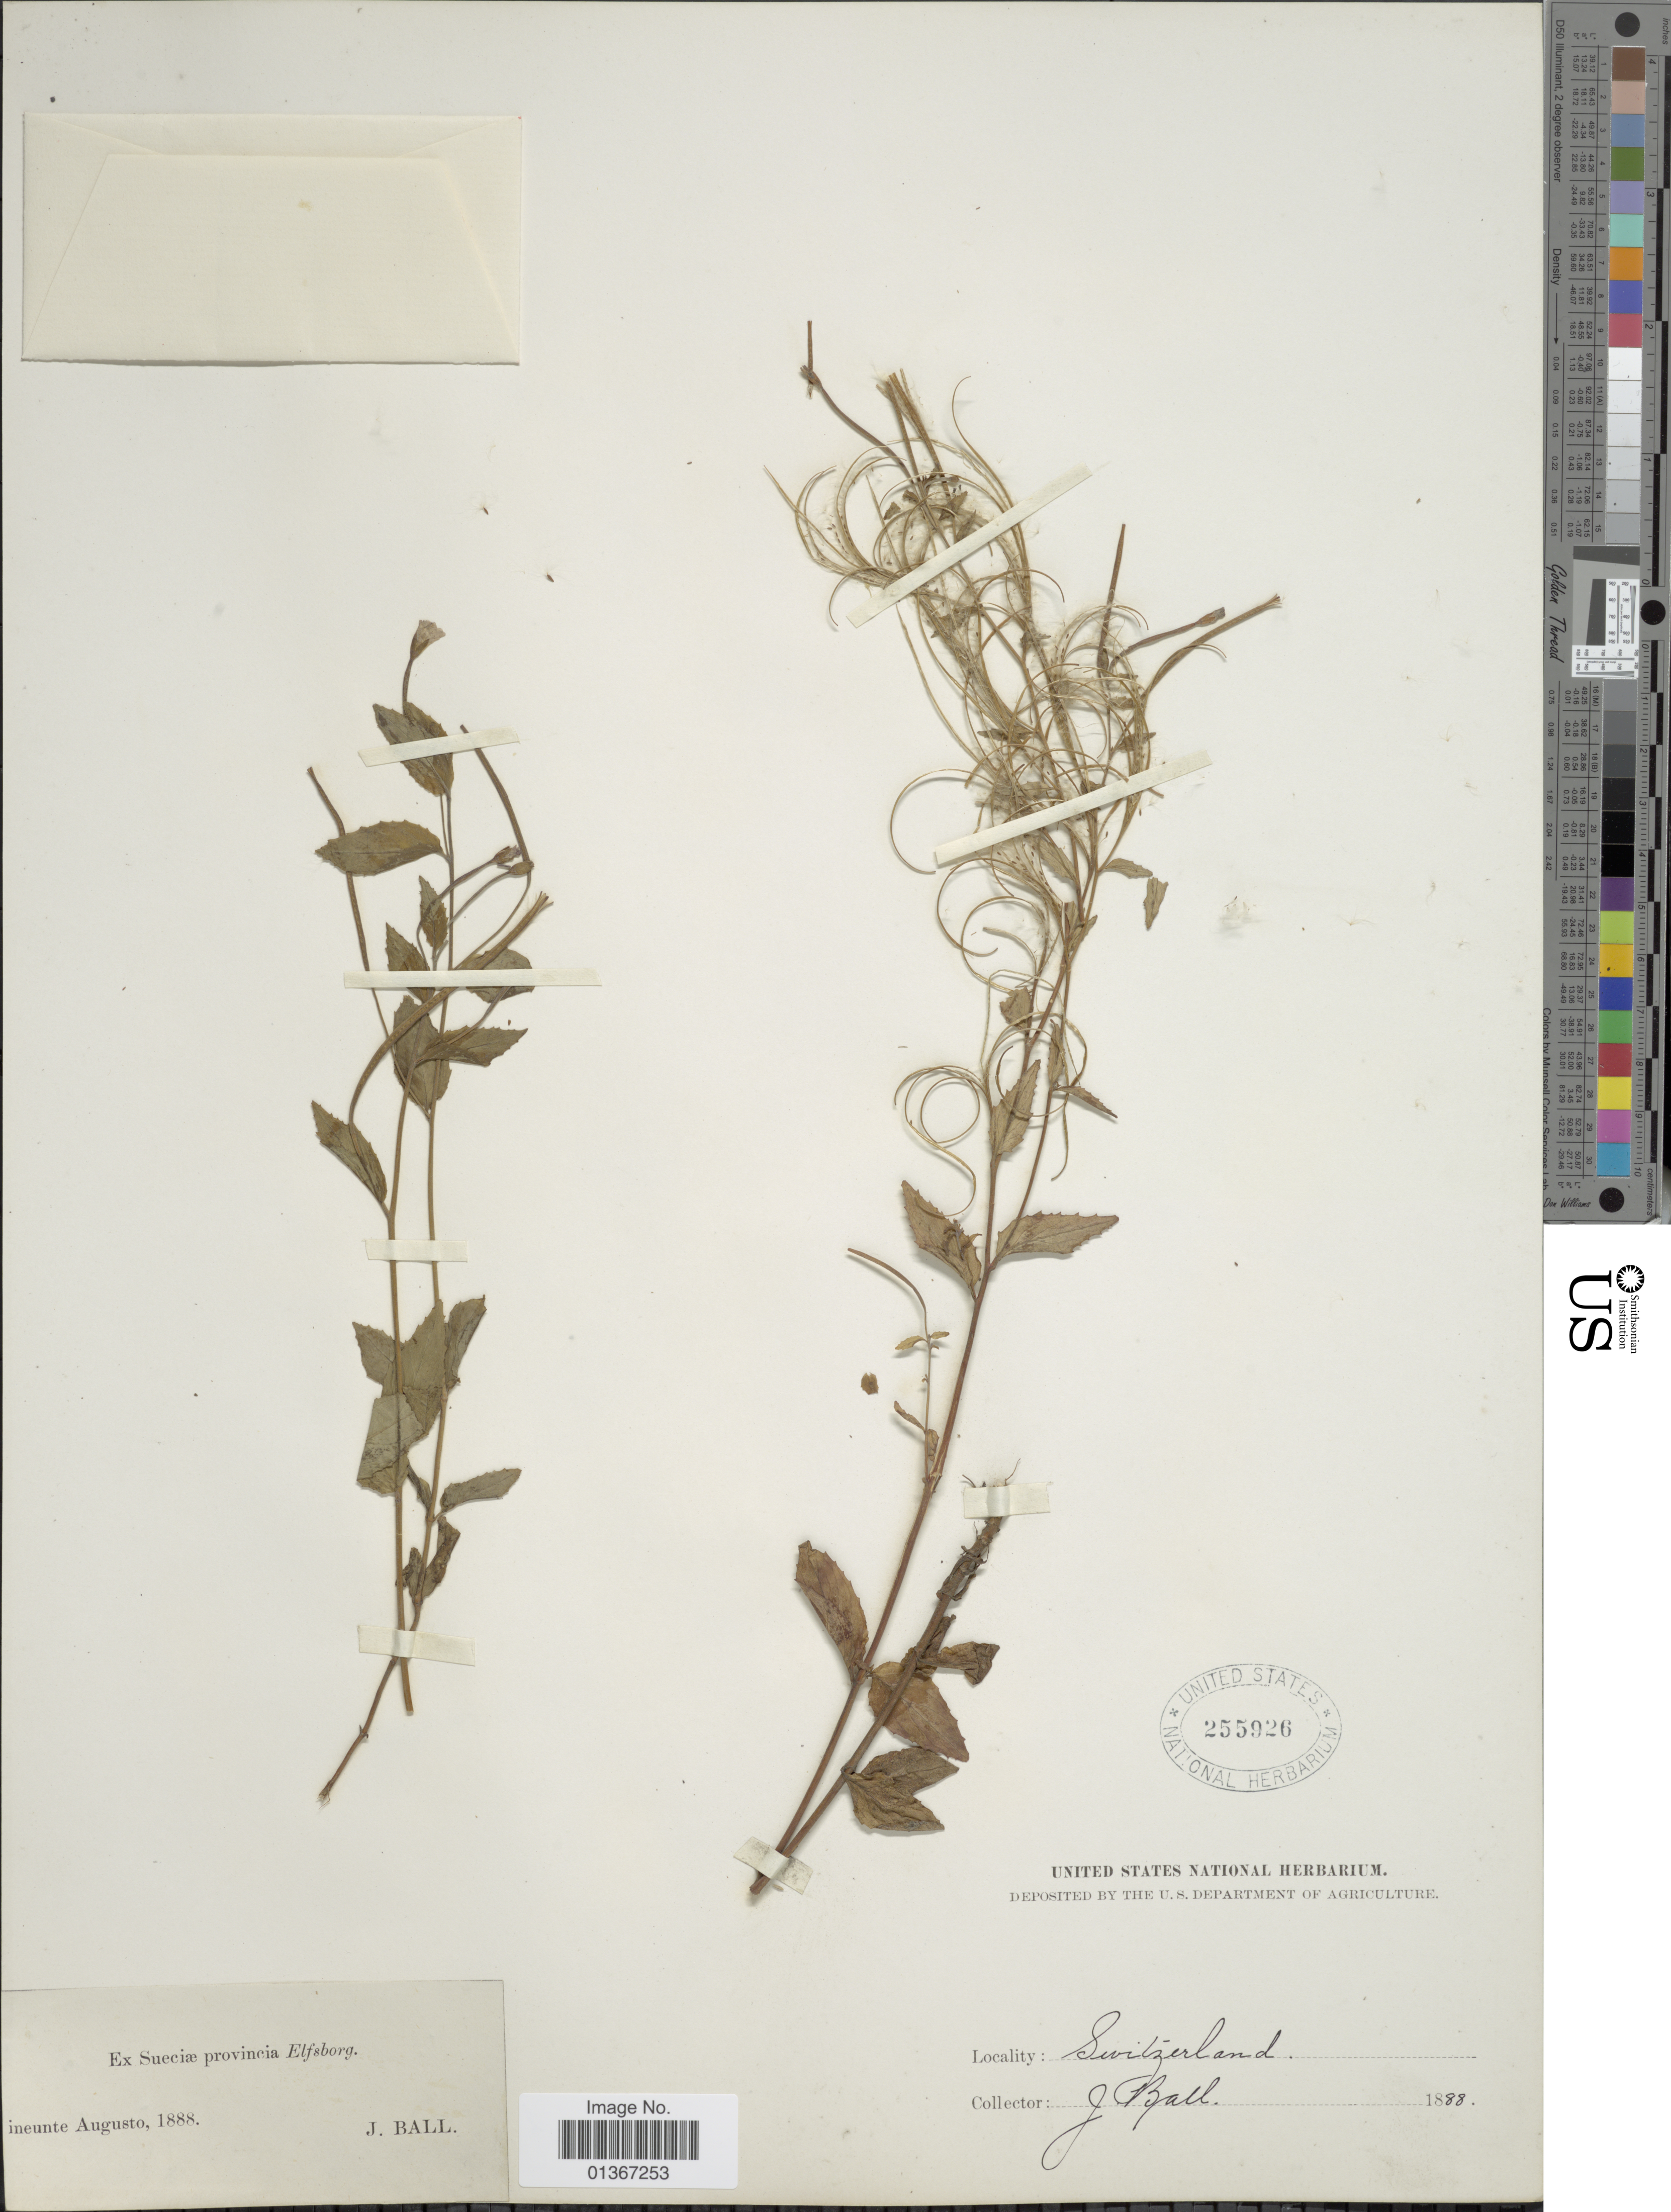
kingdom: Plantae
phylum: Tracheophyta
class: Magnoliopsida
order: Myrtales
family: Onagraceae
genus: Epilobium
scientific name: Epilobium sp.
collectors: J. Ball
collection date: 1888-08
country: Switzerland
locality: Switserland, Ex Sueciæ provincia Elfsborg.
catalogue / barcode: US 255926